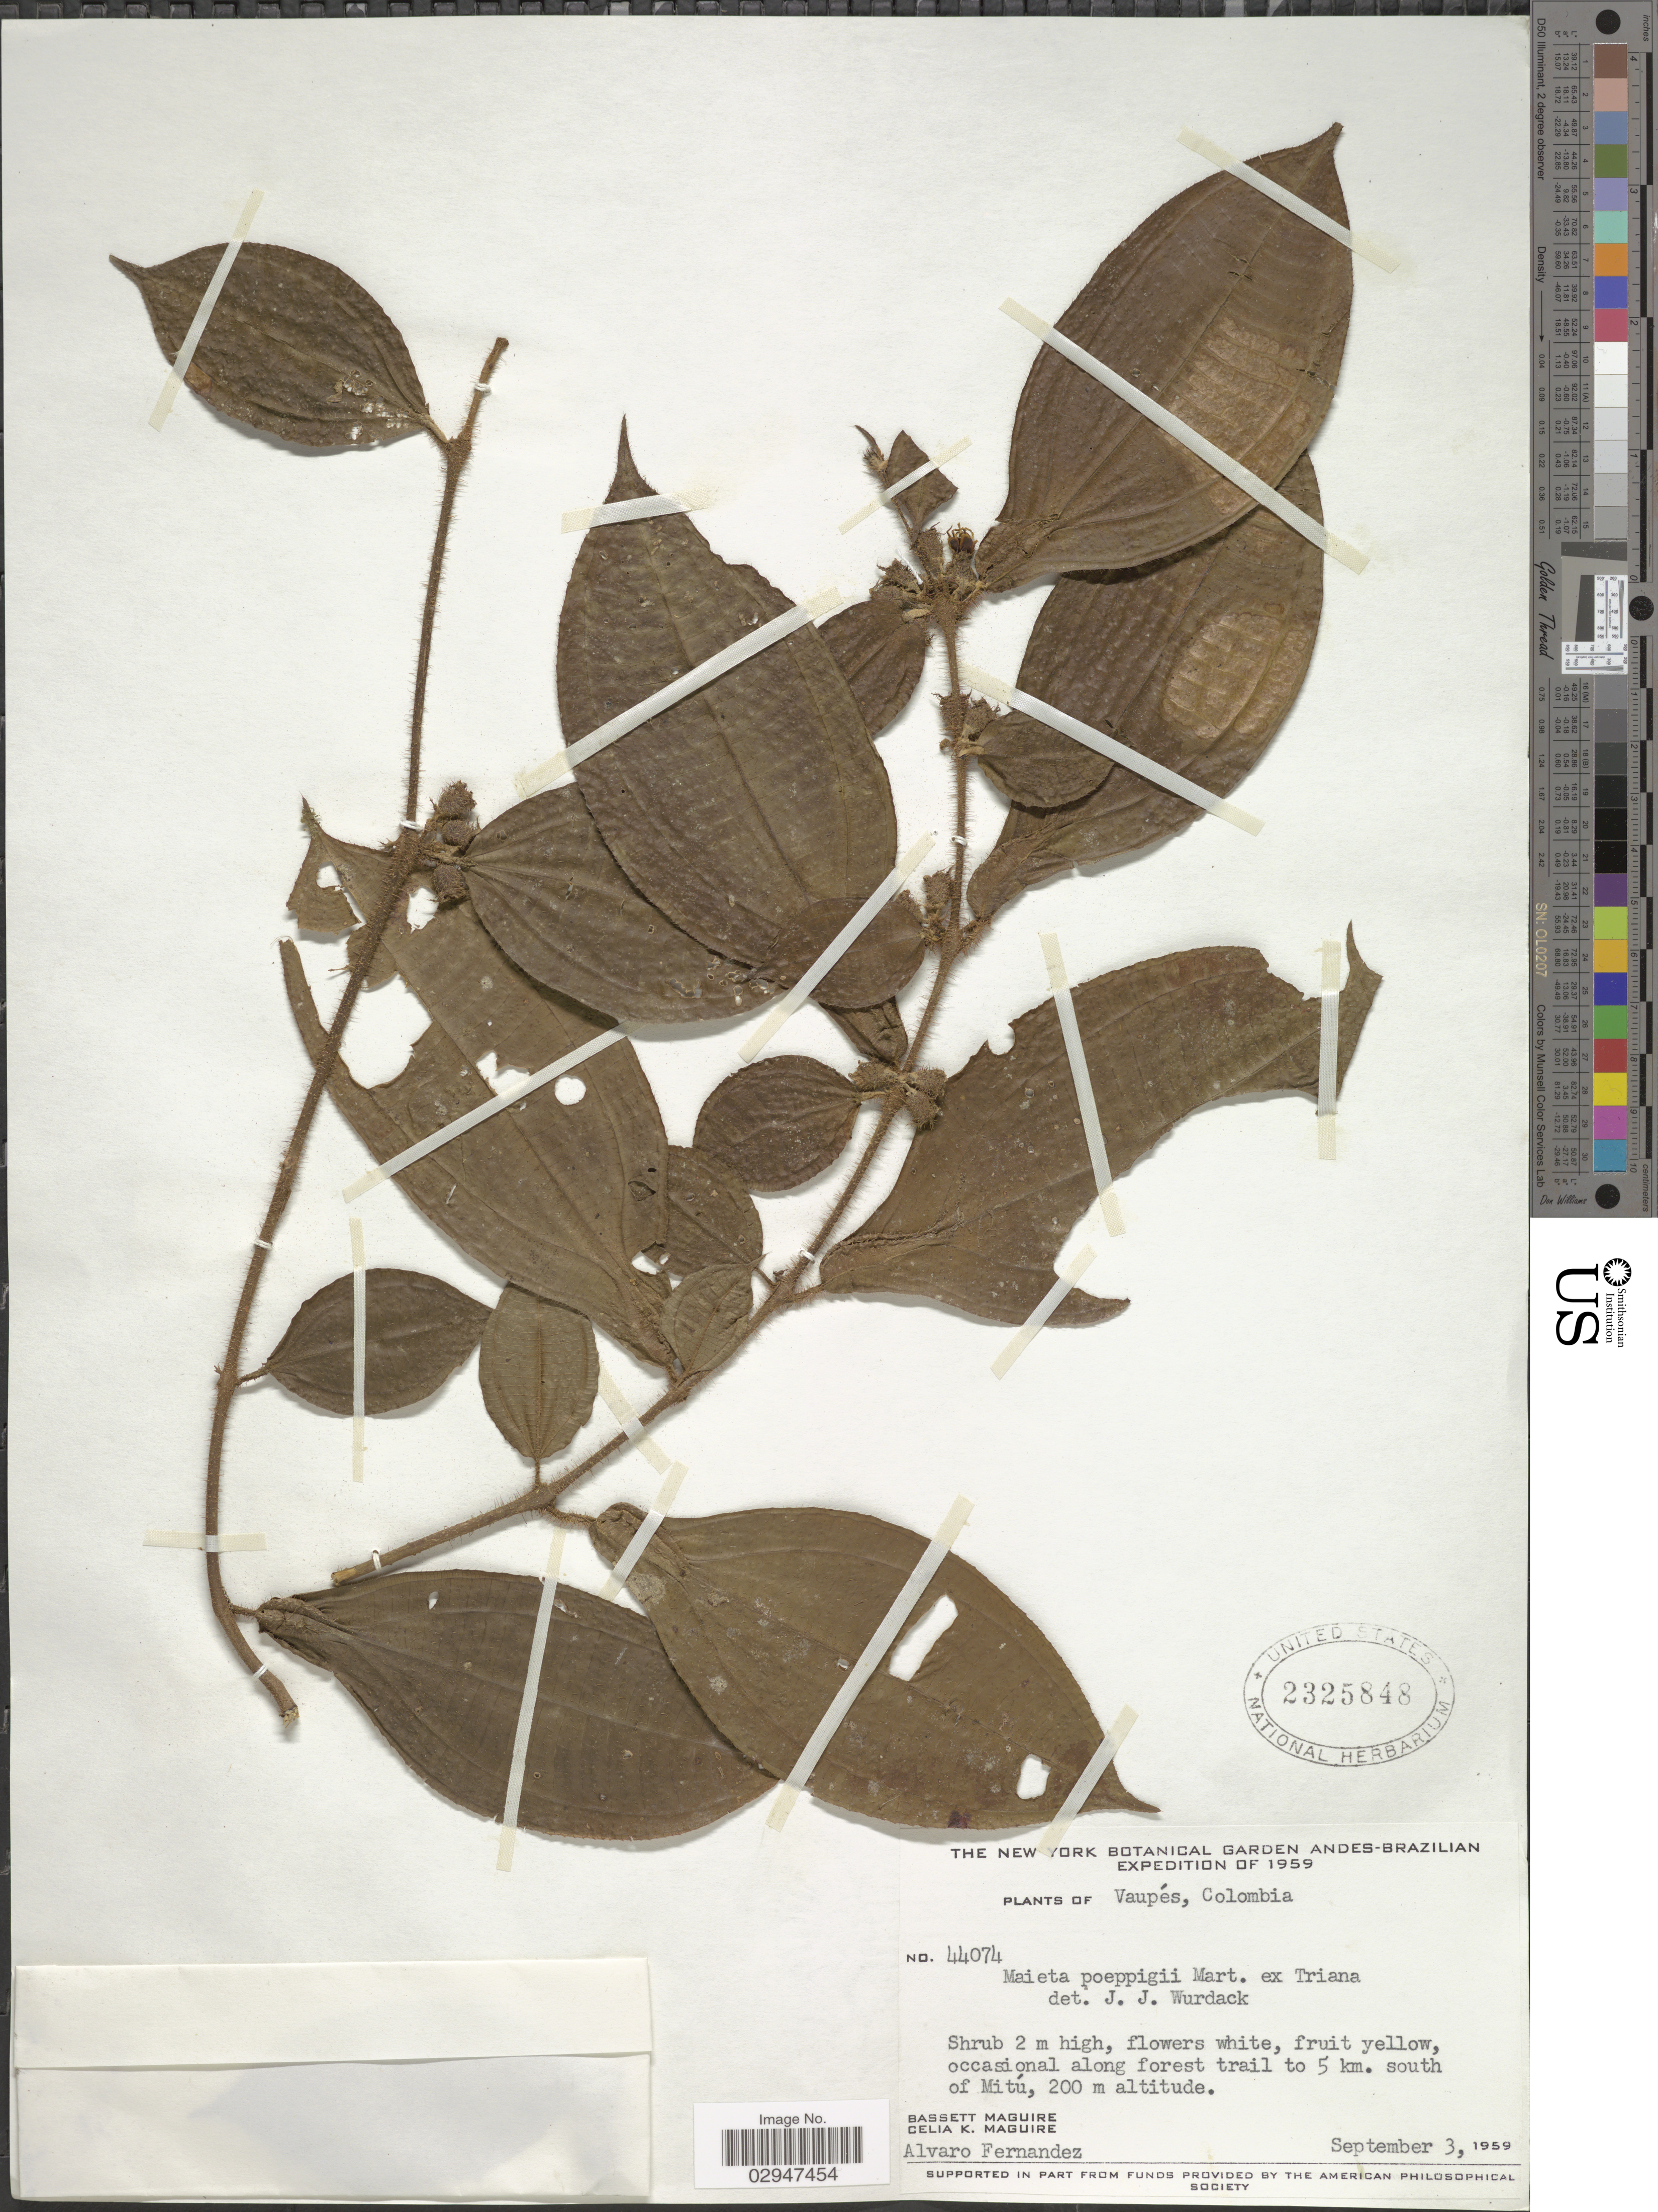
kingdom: Plantae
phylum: Tracheophyta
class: Magnoliopsida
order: Myrtales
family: Melastomataceae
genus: Maieta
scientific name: Maieta poeppigii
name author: Mart. ex Triana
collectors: B. Maguire, C. K. Maguire & A. Fernandez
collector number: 44074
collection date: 1959-09-03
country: Colombia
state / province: Vaupés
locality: Occasional along forest trail to 5 km. south of Mitú.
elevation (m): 200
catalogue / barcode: US 2325848